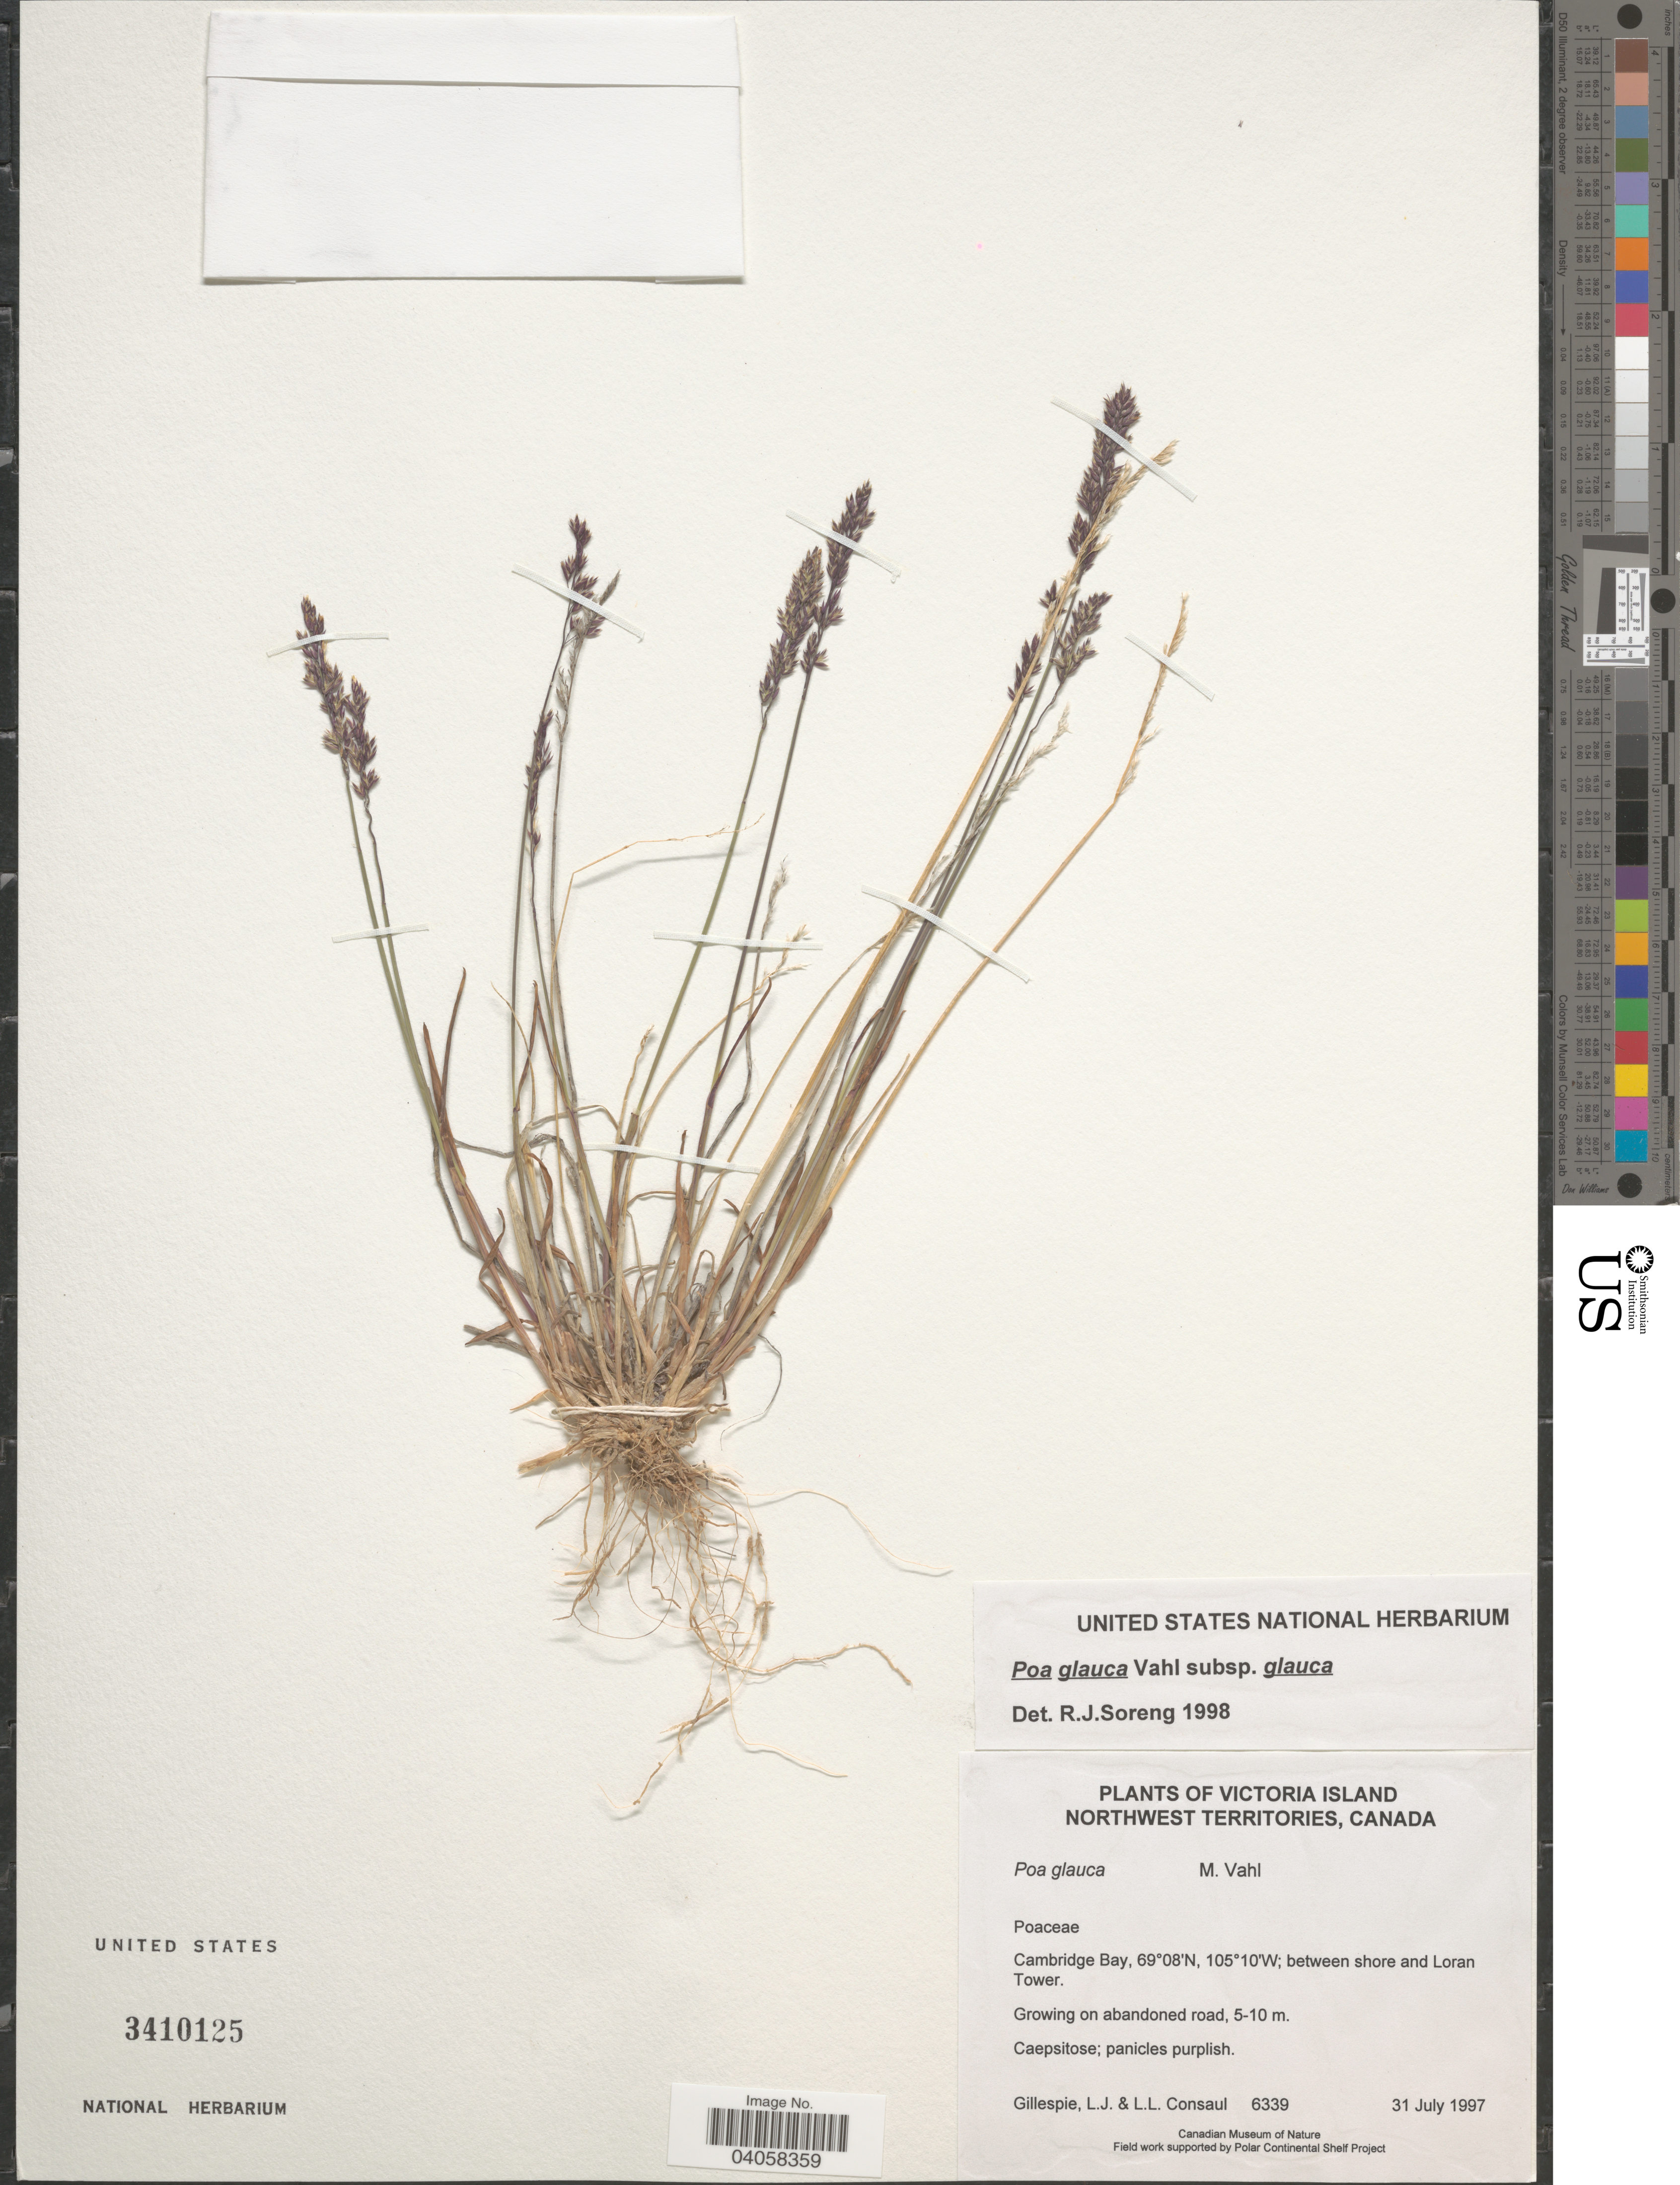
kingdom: Plantae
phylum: Tracheophyta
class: Liliopsida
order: Poales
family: Poaceae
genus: Poa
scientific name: Poa glauca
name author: Vahl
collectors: L. Gillespie & L. Consaul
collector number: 6339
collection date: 1997-07-31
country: Canada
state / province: Northwest Territories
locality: Victoria Island. Cambridge Bay; between shore and Loran Tower. Growing on abandoned road.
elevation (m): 5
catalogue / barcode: US 3410125